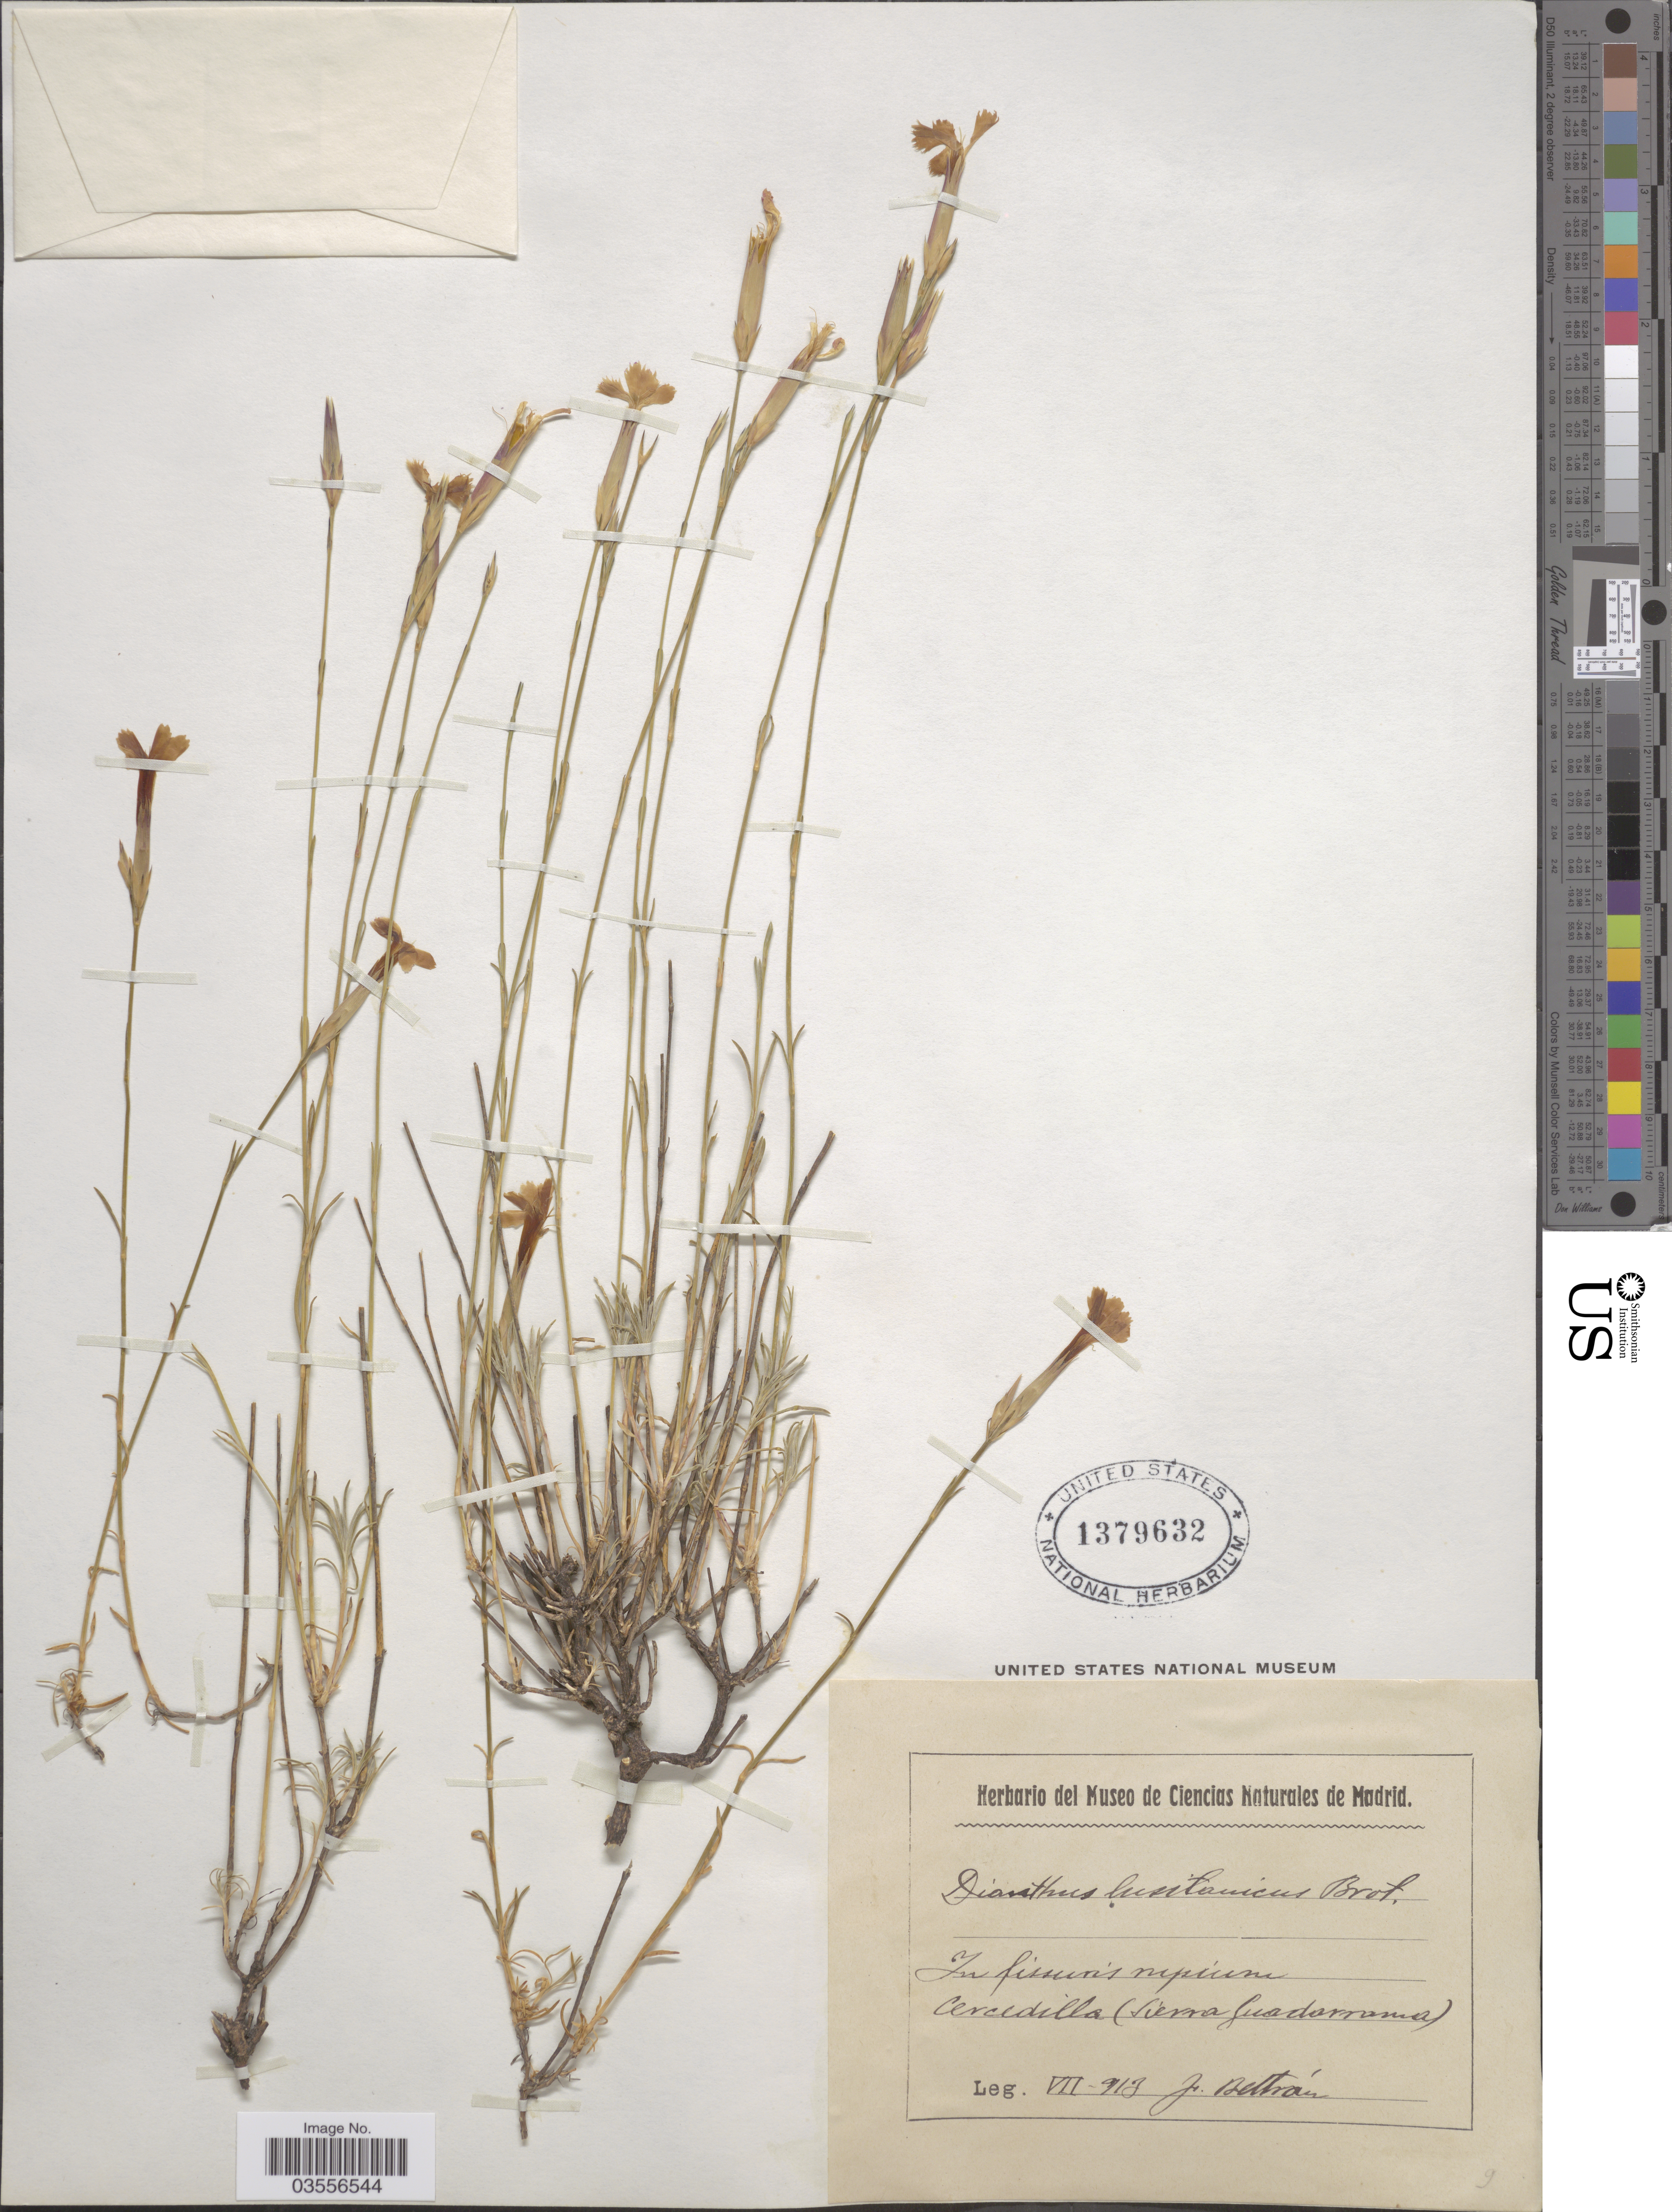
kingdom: Plantae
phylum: Tracheophyta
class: Magnoliopsida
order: Caryophyllales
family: Caryophyllaceae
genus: Dianthus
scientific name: Dianthus lusitanus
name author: Brot.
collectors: J. Beltran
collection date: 1913-07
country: Spain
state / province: Madrid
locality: In fissuris rupium Cercedilla (Sierra Guadarrama).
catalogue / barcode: US 1379632